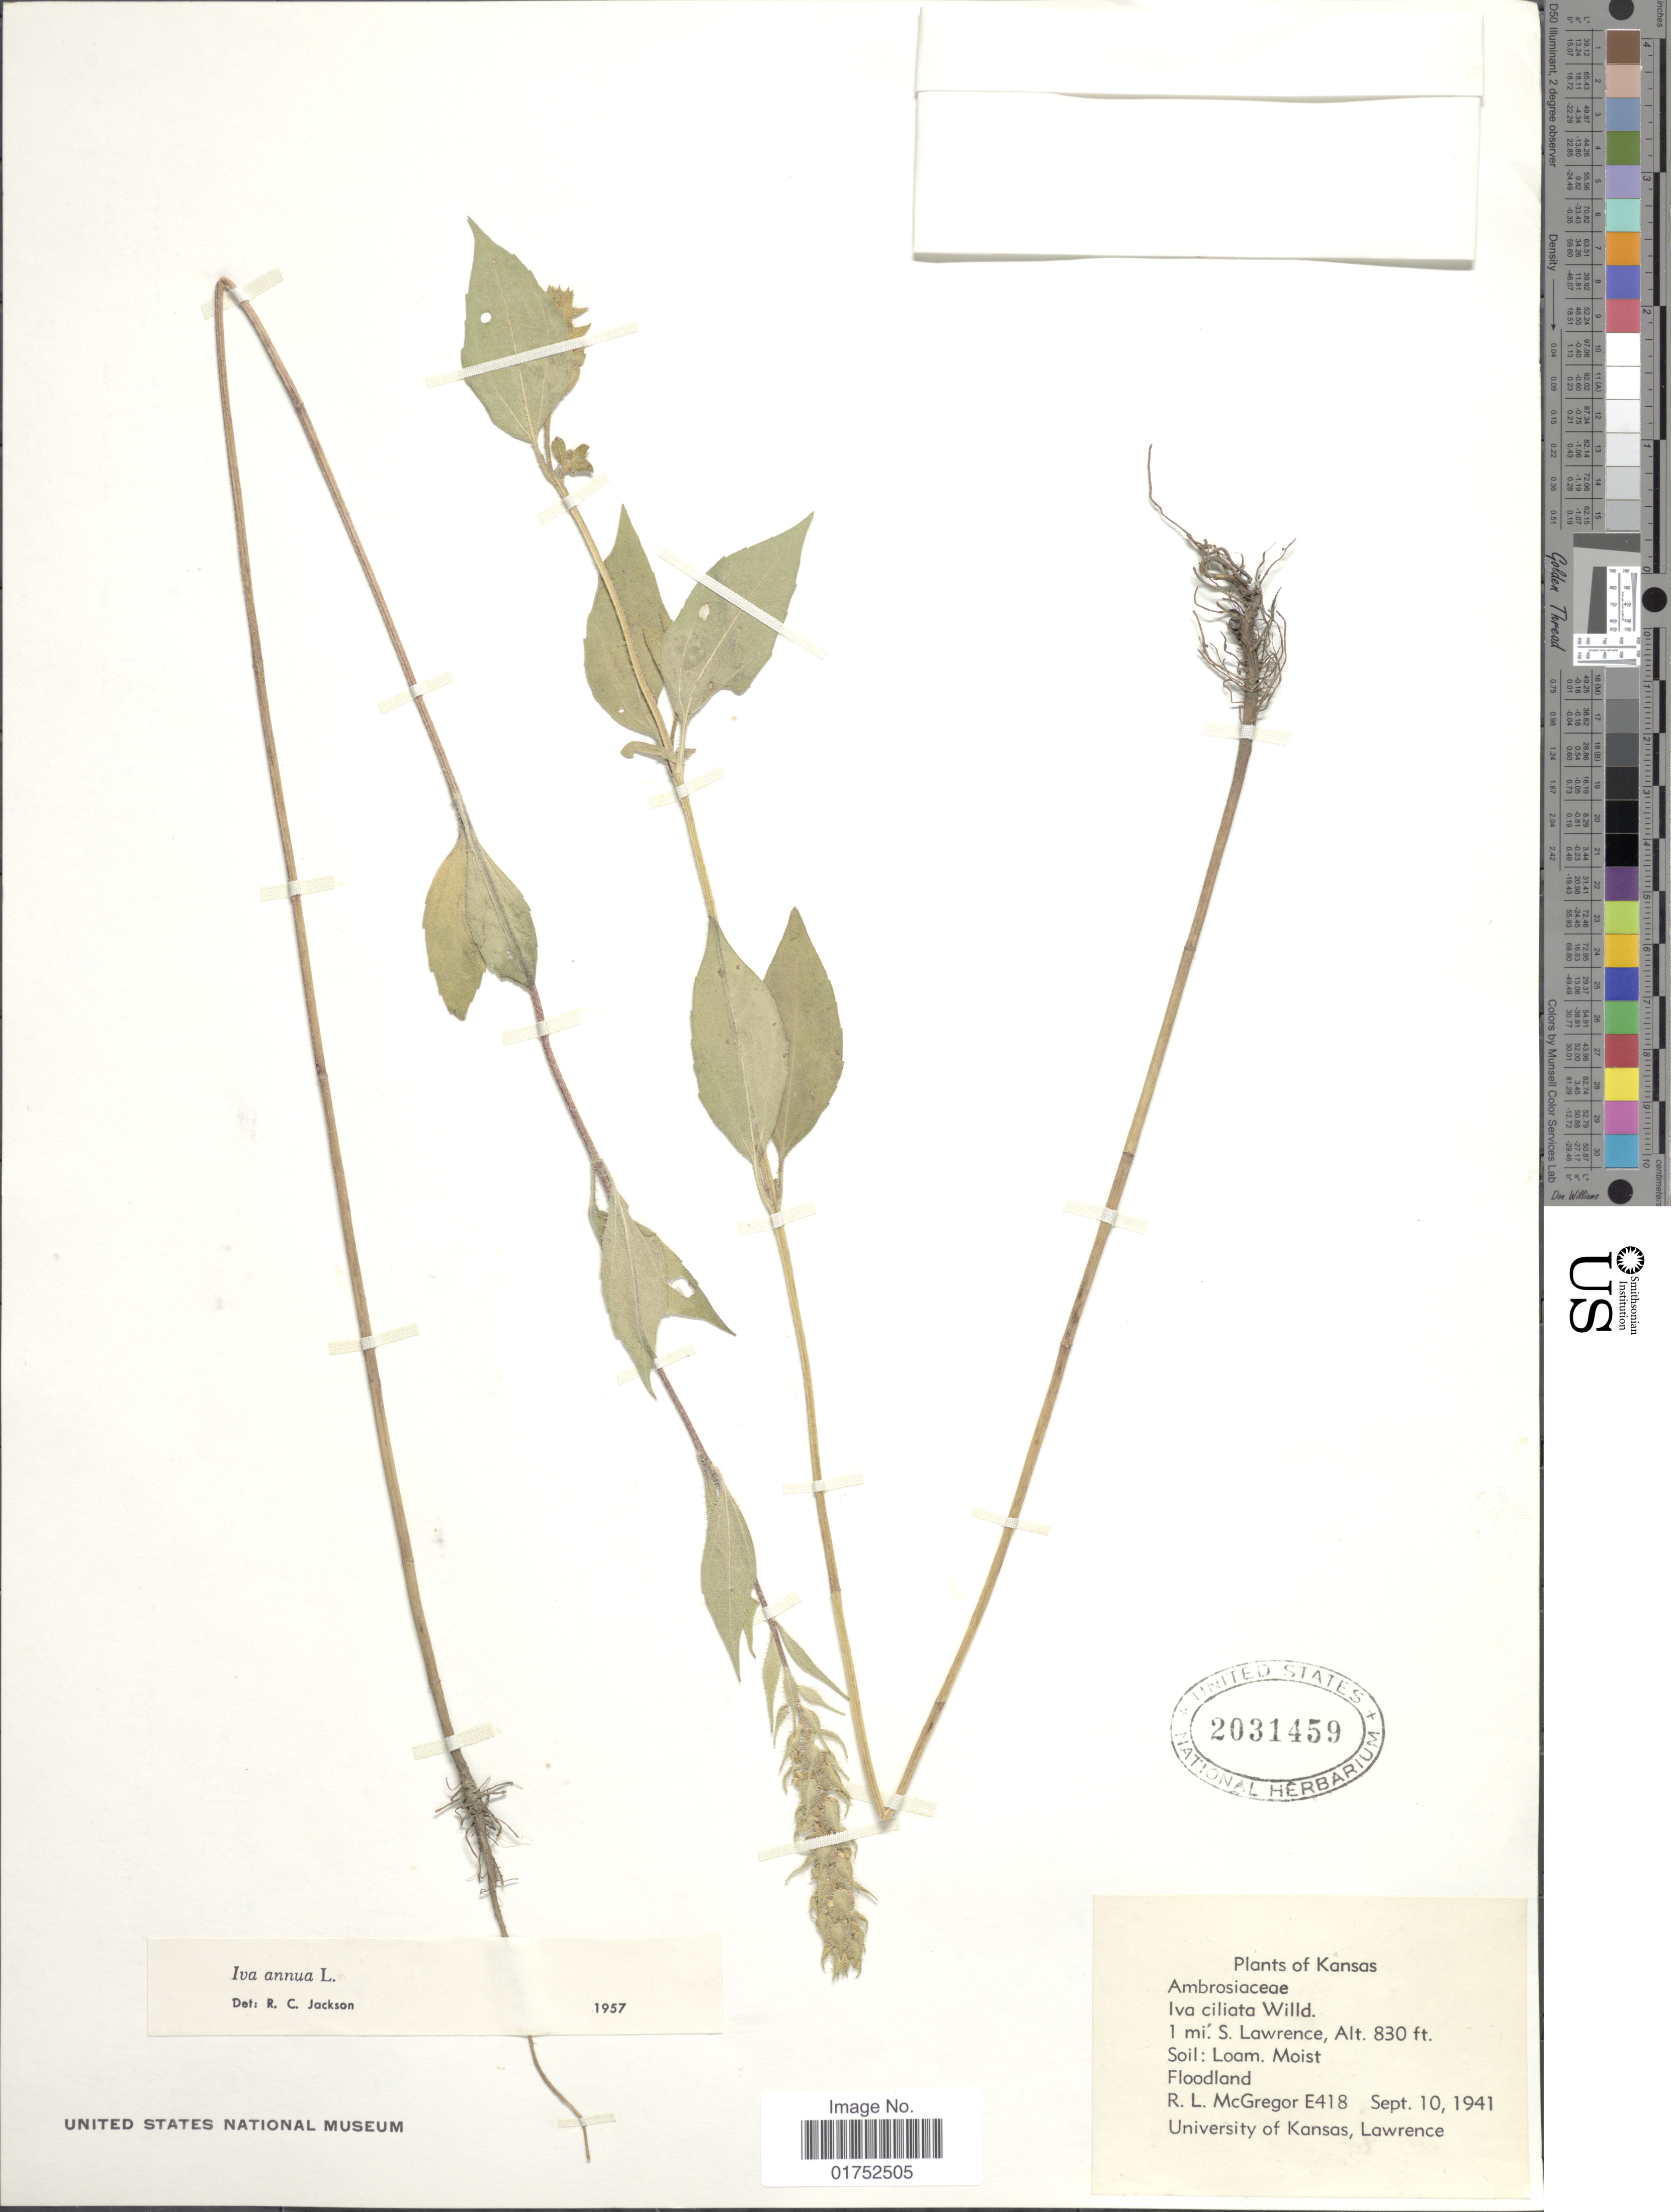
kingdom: Plantae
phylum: Tracheophyta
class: Magnoliopsida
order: Asterales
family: Asteraceae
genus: Iva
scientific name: Iva annua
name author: L.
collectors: R. McGregor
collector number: E418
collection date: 1941-09-10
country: United States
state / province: Kansas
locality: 1 mi S. Lawrence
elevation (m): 253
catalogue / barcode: US 2031459